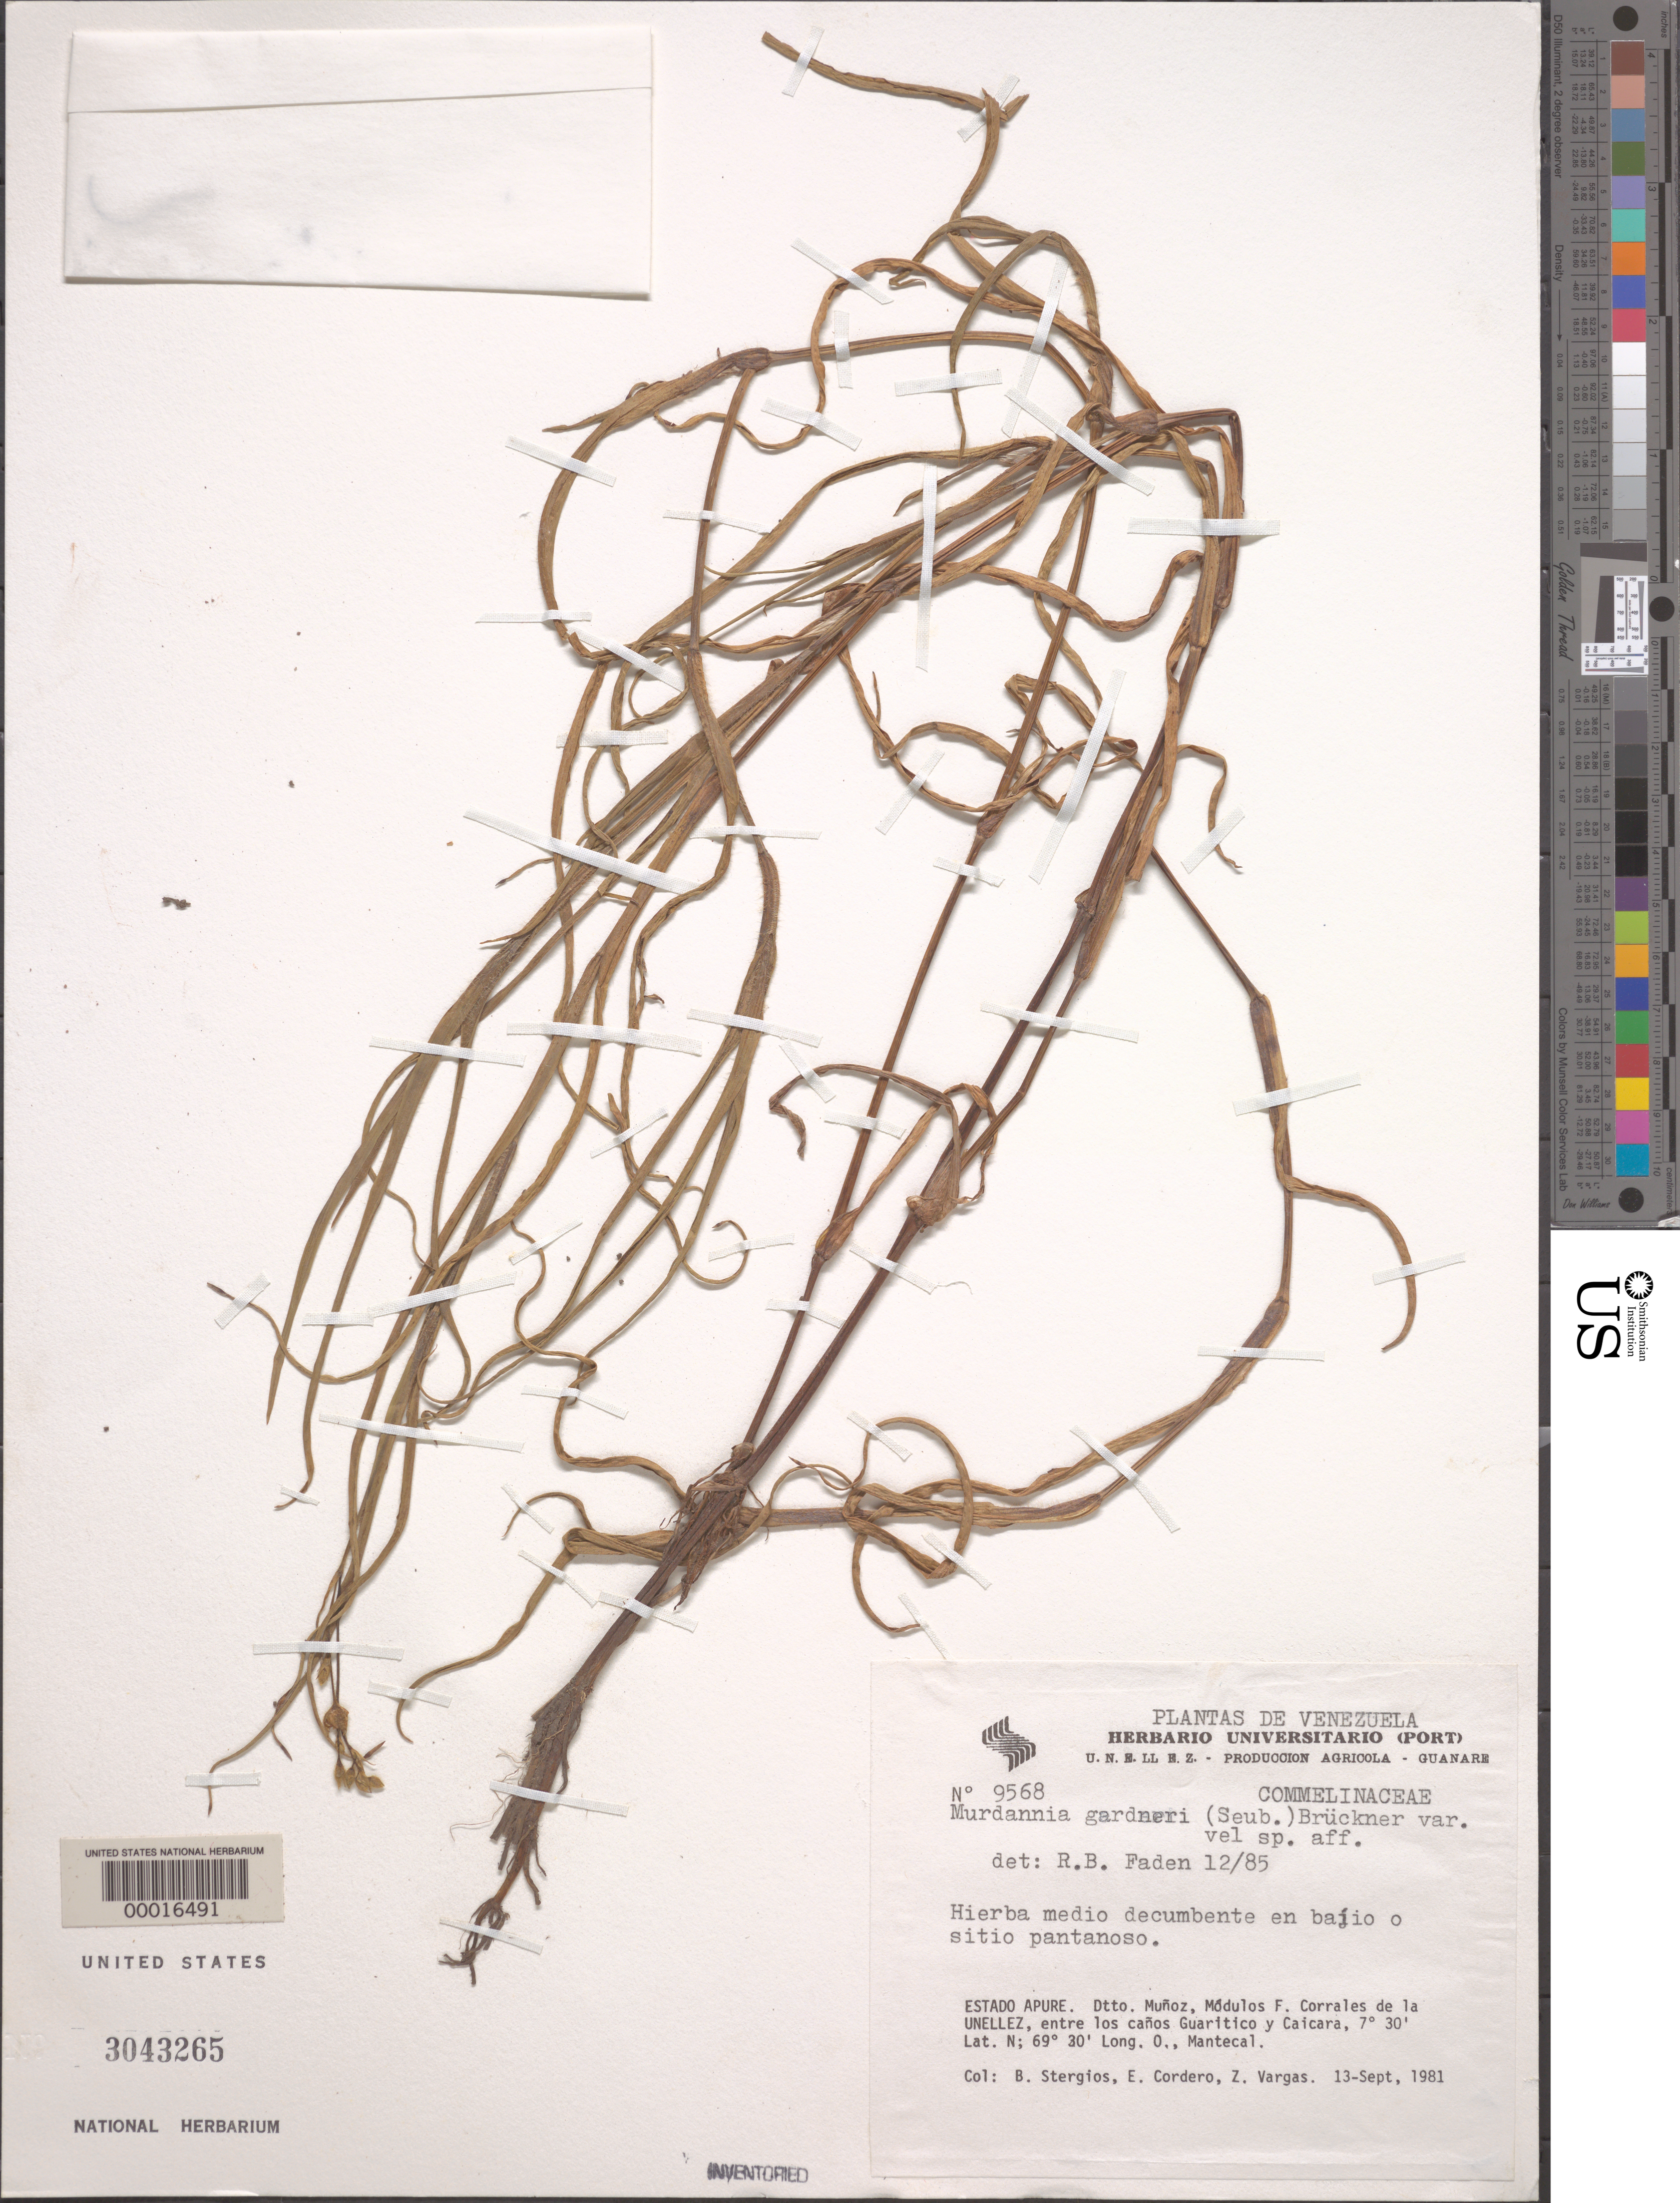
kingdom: Plantae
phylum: Tracheophyta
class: Liliopsida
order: Commelinales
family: Commelinaceae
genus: Murdannia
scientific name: Murdannia gardneri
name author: (Seub.) G. Brückn.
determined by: Faden, Robert B., (US), Smithsonian Institution - National Museum of Natural History (UNITED STATES)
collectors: B. G. Stergios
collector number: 2881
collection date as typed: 13 Sep 1981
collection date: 1981-09-13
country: Venezuela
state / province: Apure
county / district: Muñoz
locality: Between Guaritico and Caicara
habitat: Inundated area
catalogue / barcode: US 3043265